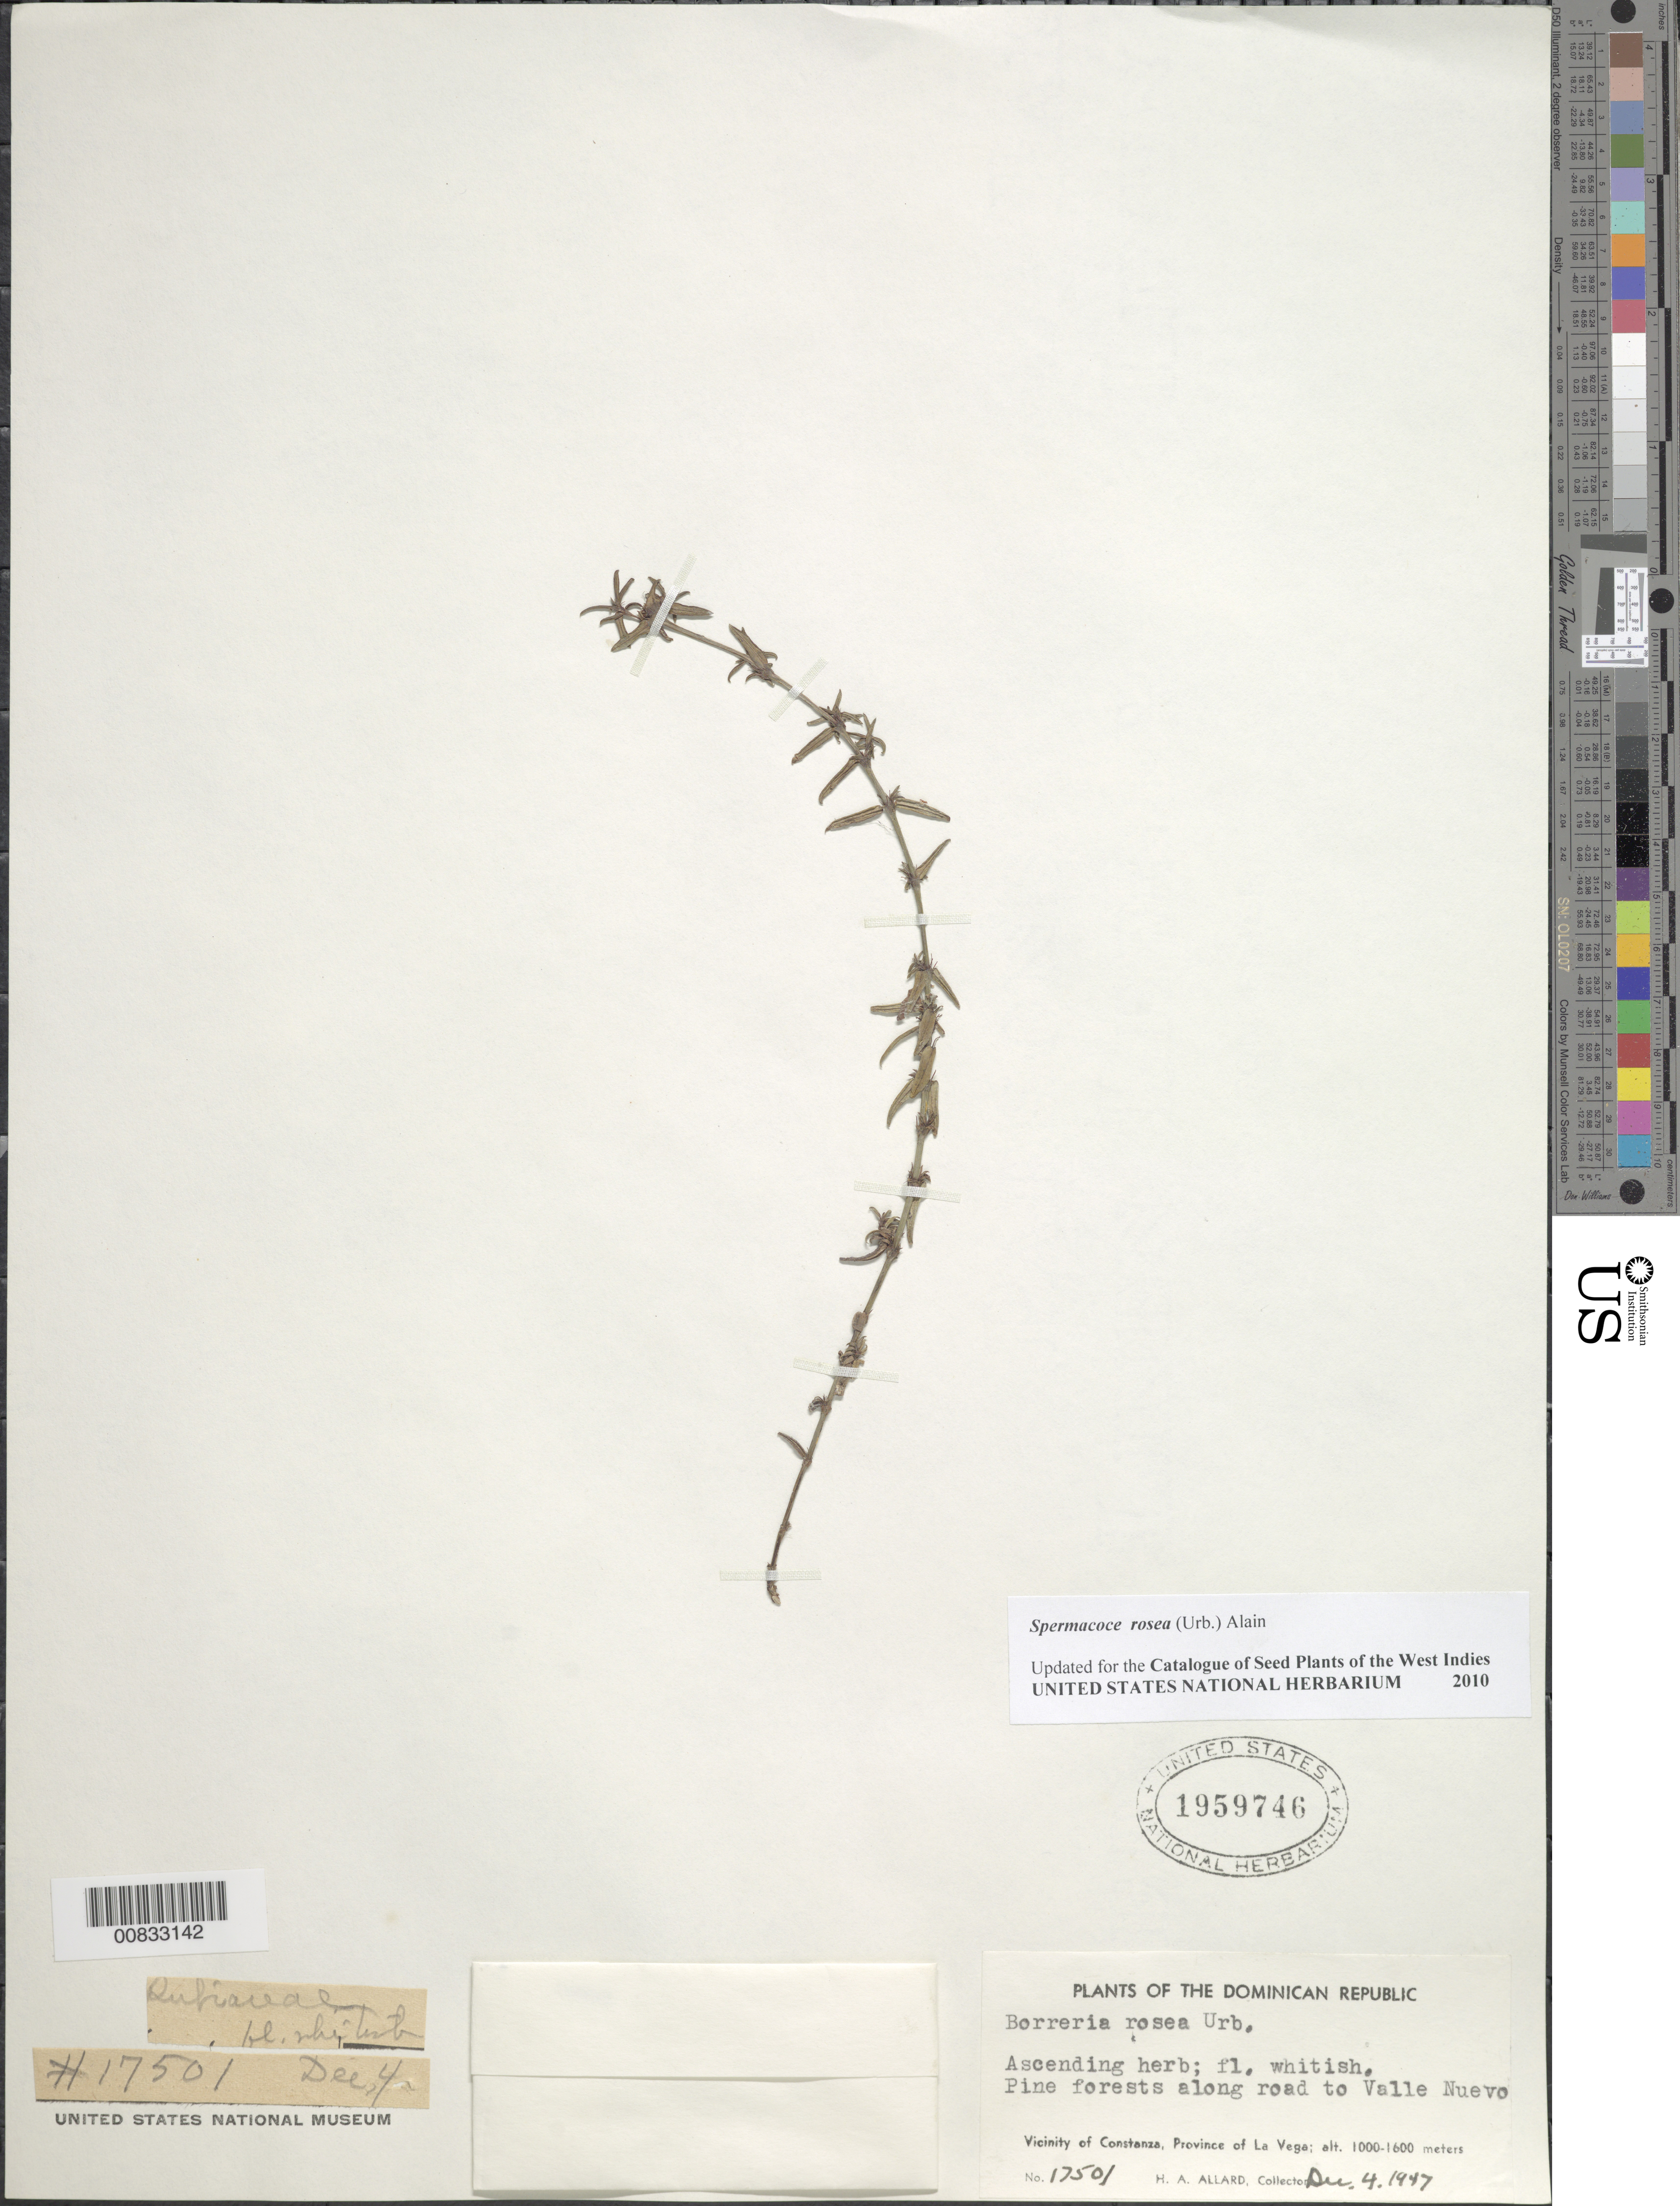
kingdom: Plantae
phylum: Tracheophyta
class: Magnoliopsida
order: Gentianales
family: Rubiaceae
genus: Spermacoce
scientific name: Spermacoce rosea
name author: (Urb.) Alain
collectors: H. A. Allard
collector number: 17501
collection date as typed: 04 Dec 1947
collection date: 1947-12-04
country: Dominican Republic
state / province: La Vega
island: Hispaniola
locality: Vicinity of Constanza, along road to Valle Nuevo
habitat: Pine forests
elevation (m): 1000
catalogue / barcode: US 1959746